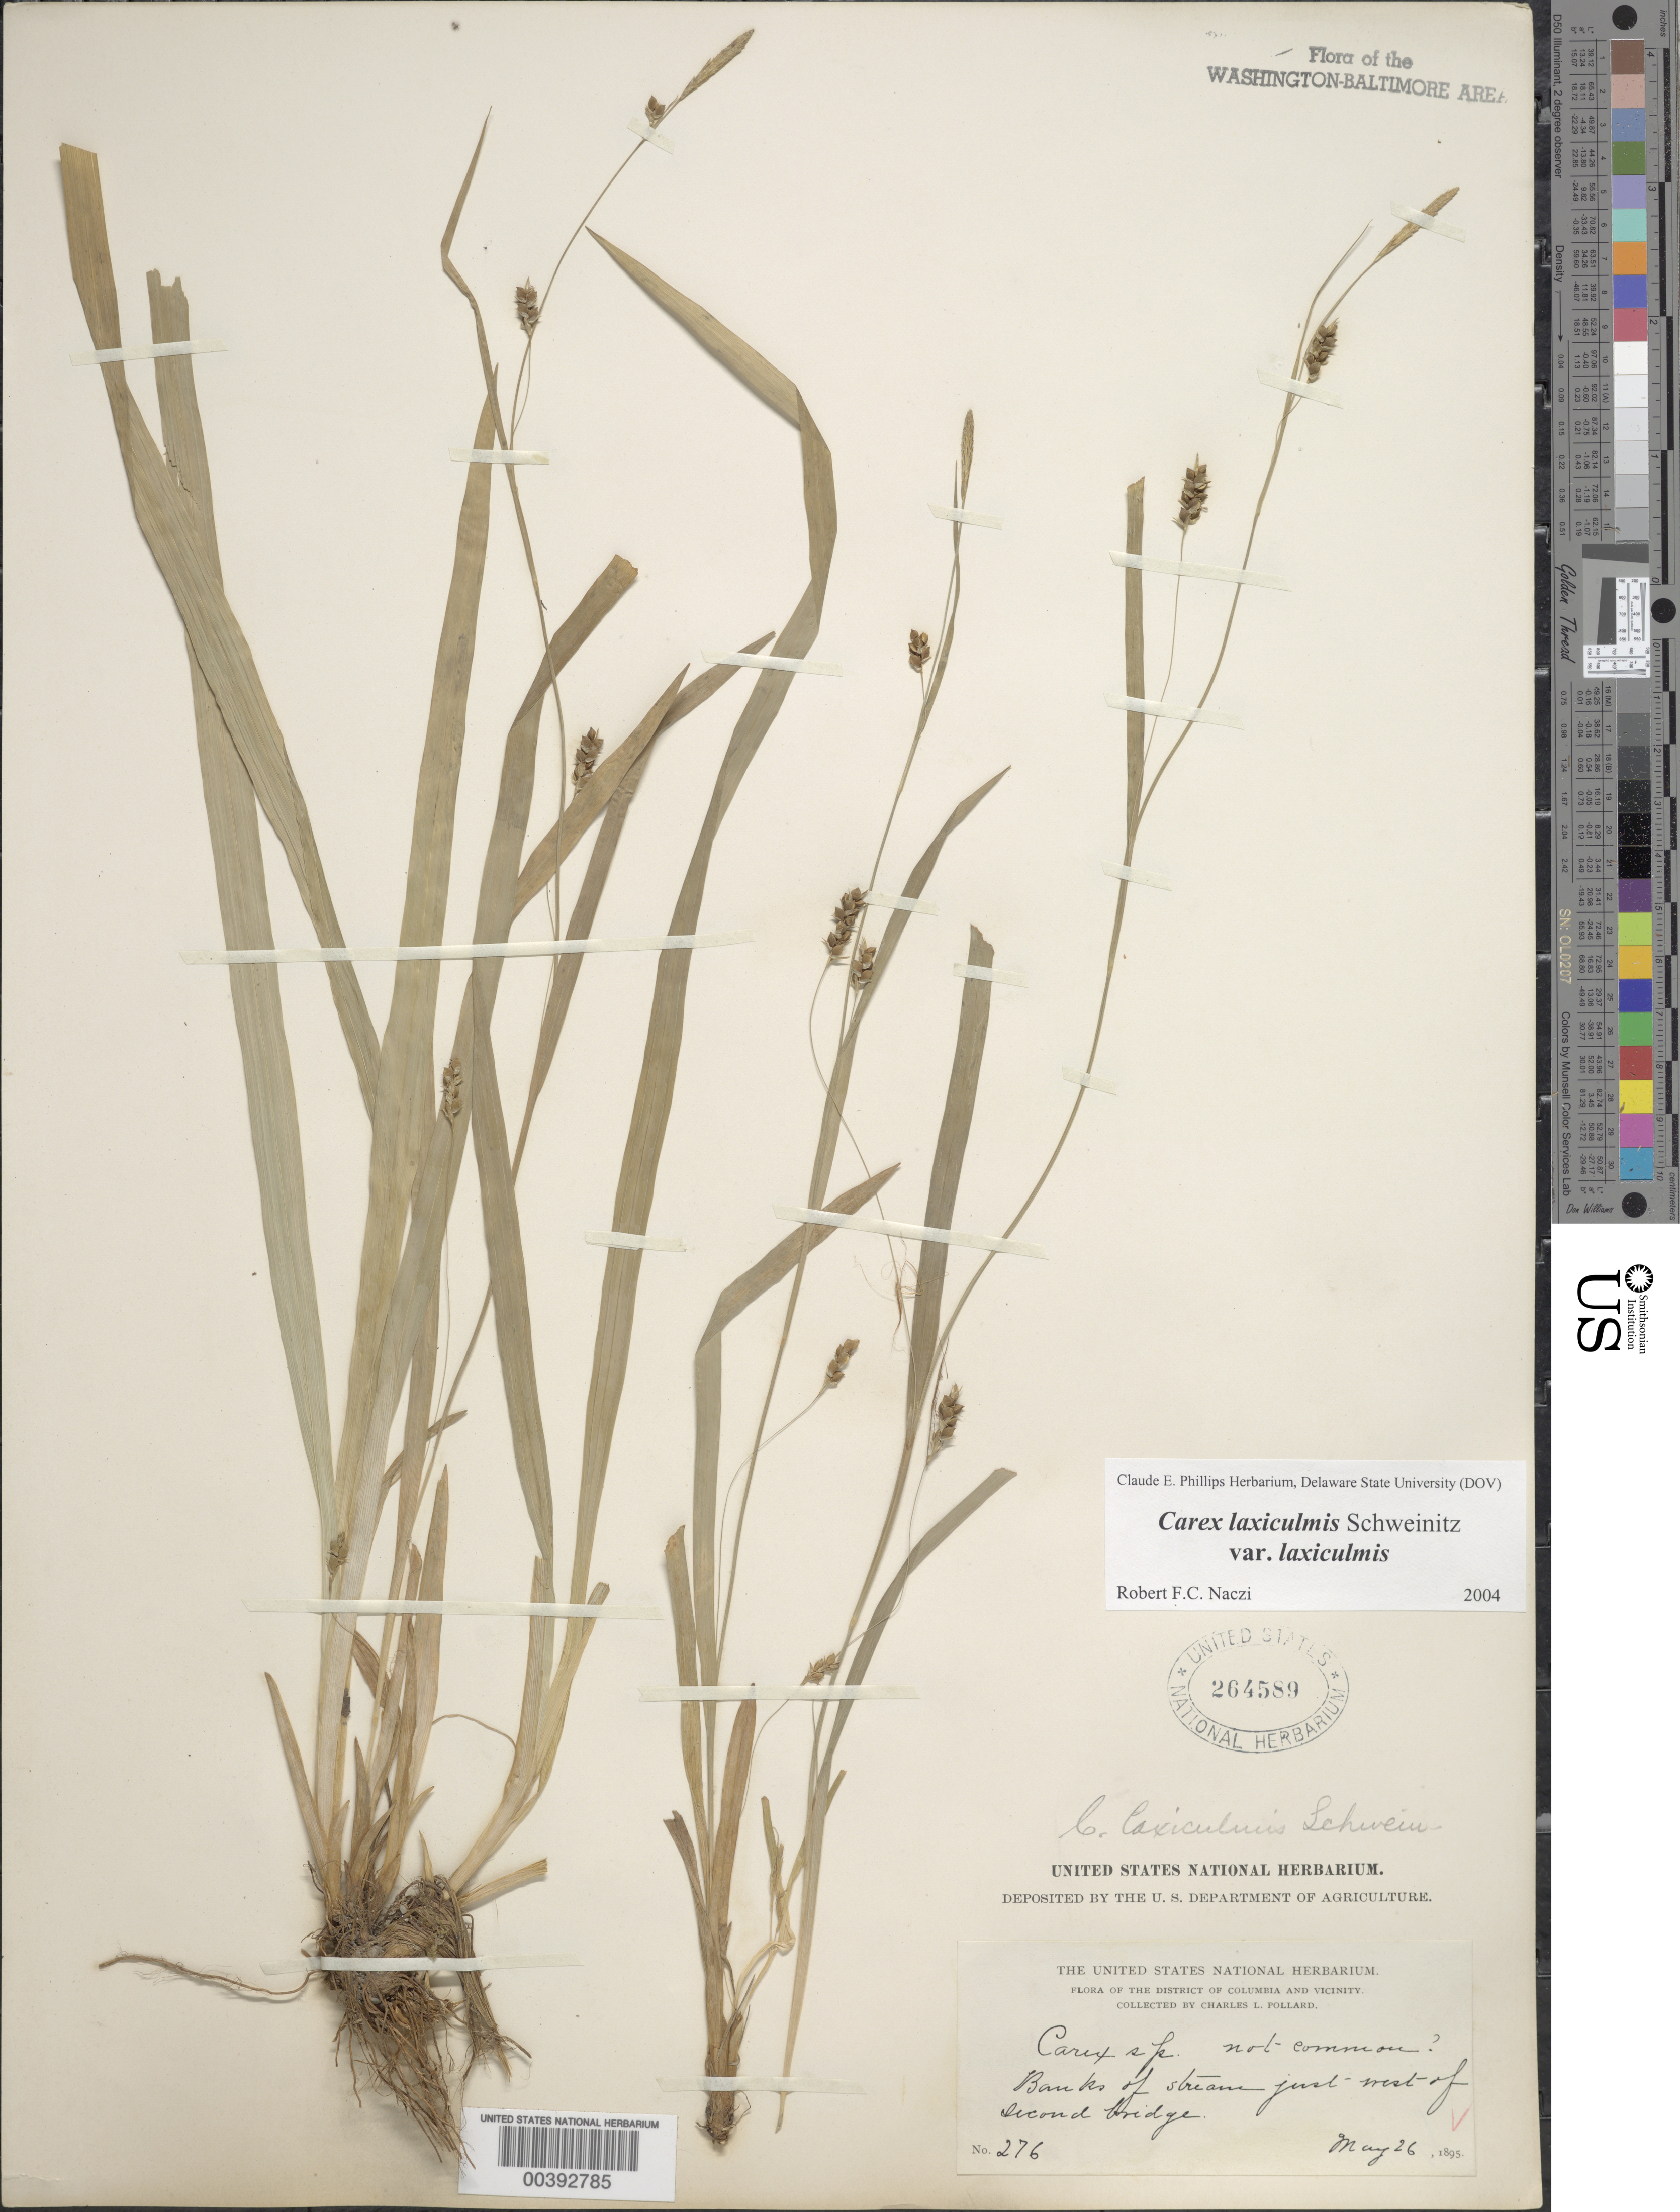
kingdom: Plantae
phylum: Tracheophyta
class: Liliopsida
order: Poales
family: Cyperaceae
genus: Carex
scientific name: Carex laxiculmis var. copulata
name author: (L.H. Bailey) Fernald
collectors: C. L. Pollard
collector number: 276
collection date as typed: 26 May 1895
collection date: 1895-05-26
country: United States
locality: W of Second Bridge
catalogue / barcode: US 264589